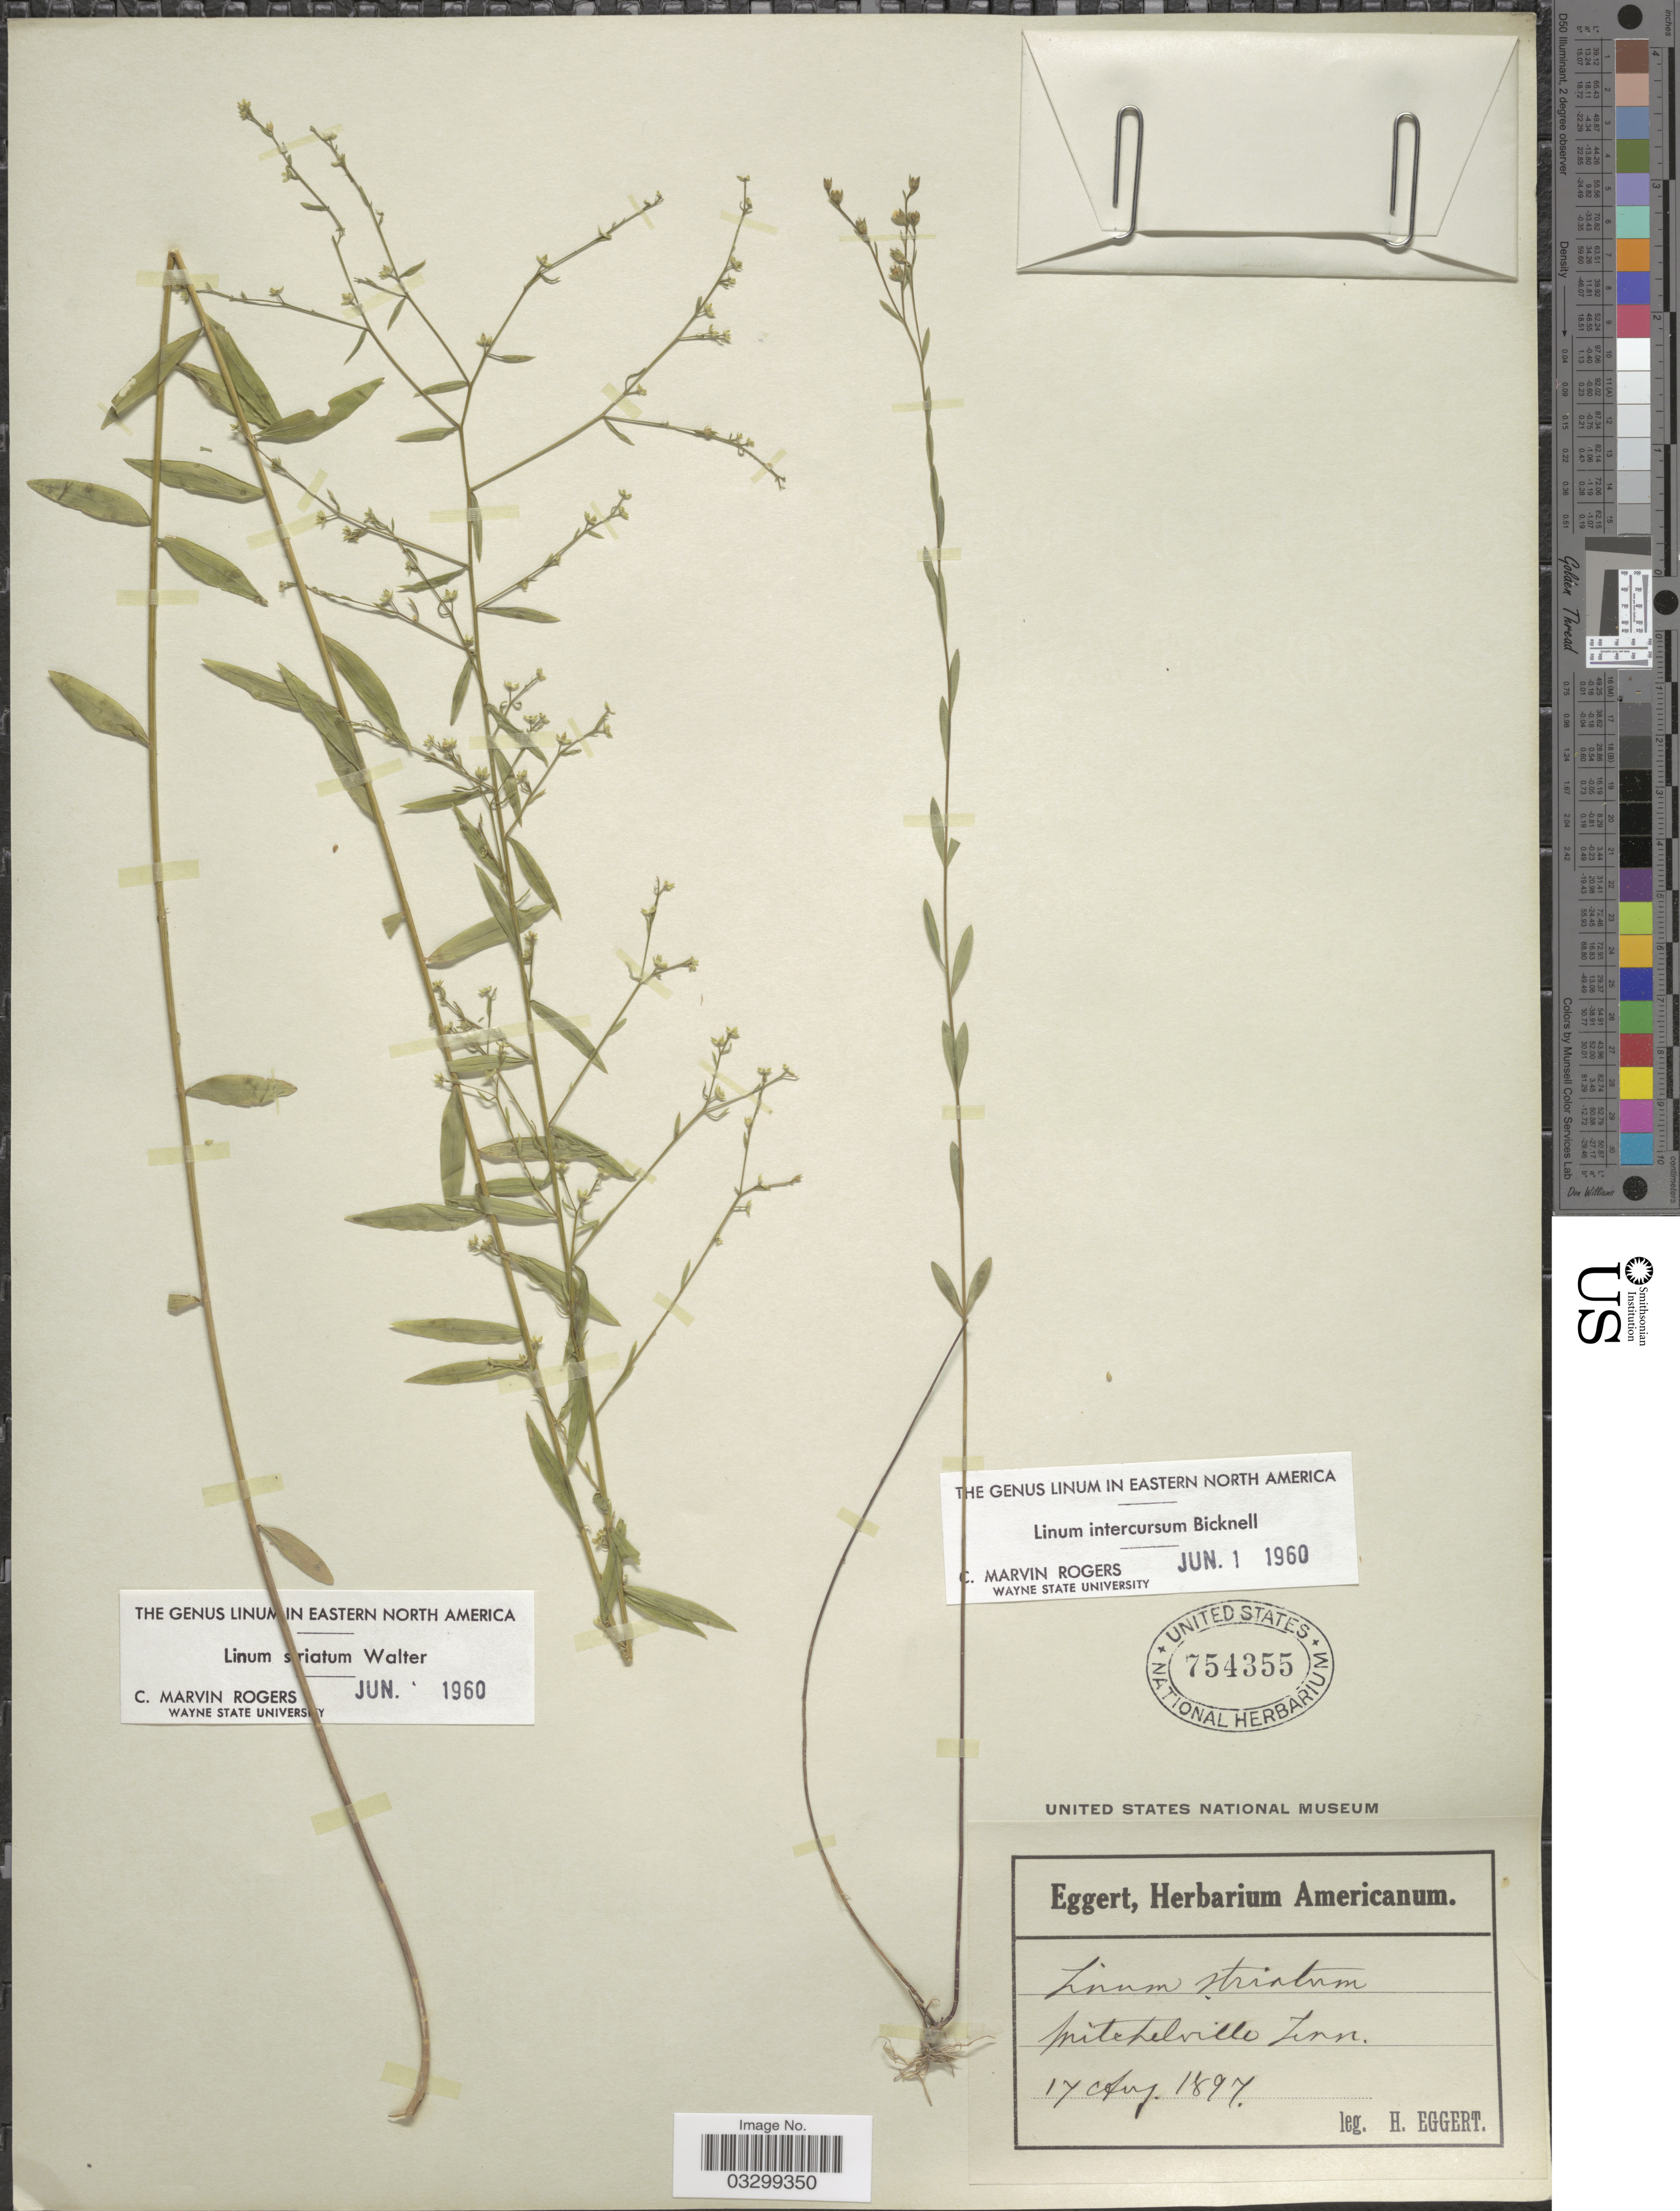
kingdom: Plantae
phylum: Tracheophyta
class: Magnoliopsida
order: Malpighiales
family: Linaceae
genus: Linum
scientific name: Linum striatum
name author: Walter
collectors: H. Eggert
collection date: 1897-08-17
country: United States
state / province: Tennessee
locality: Mitchelville.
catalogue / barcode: US 754355